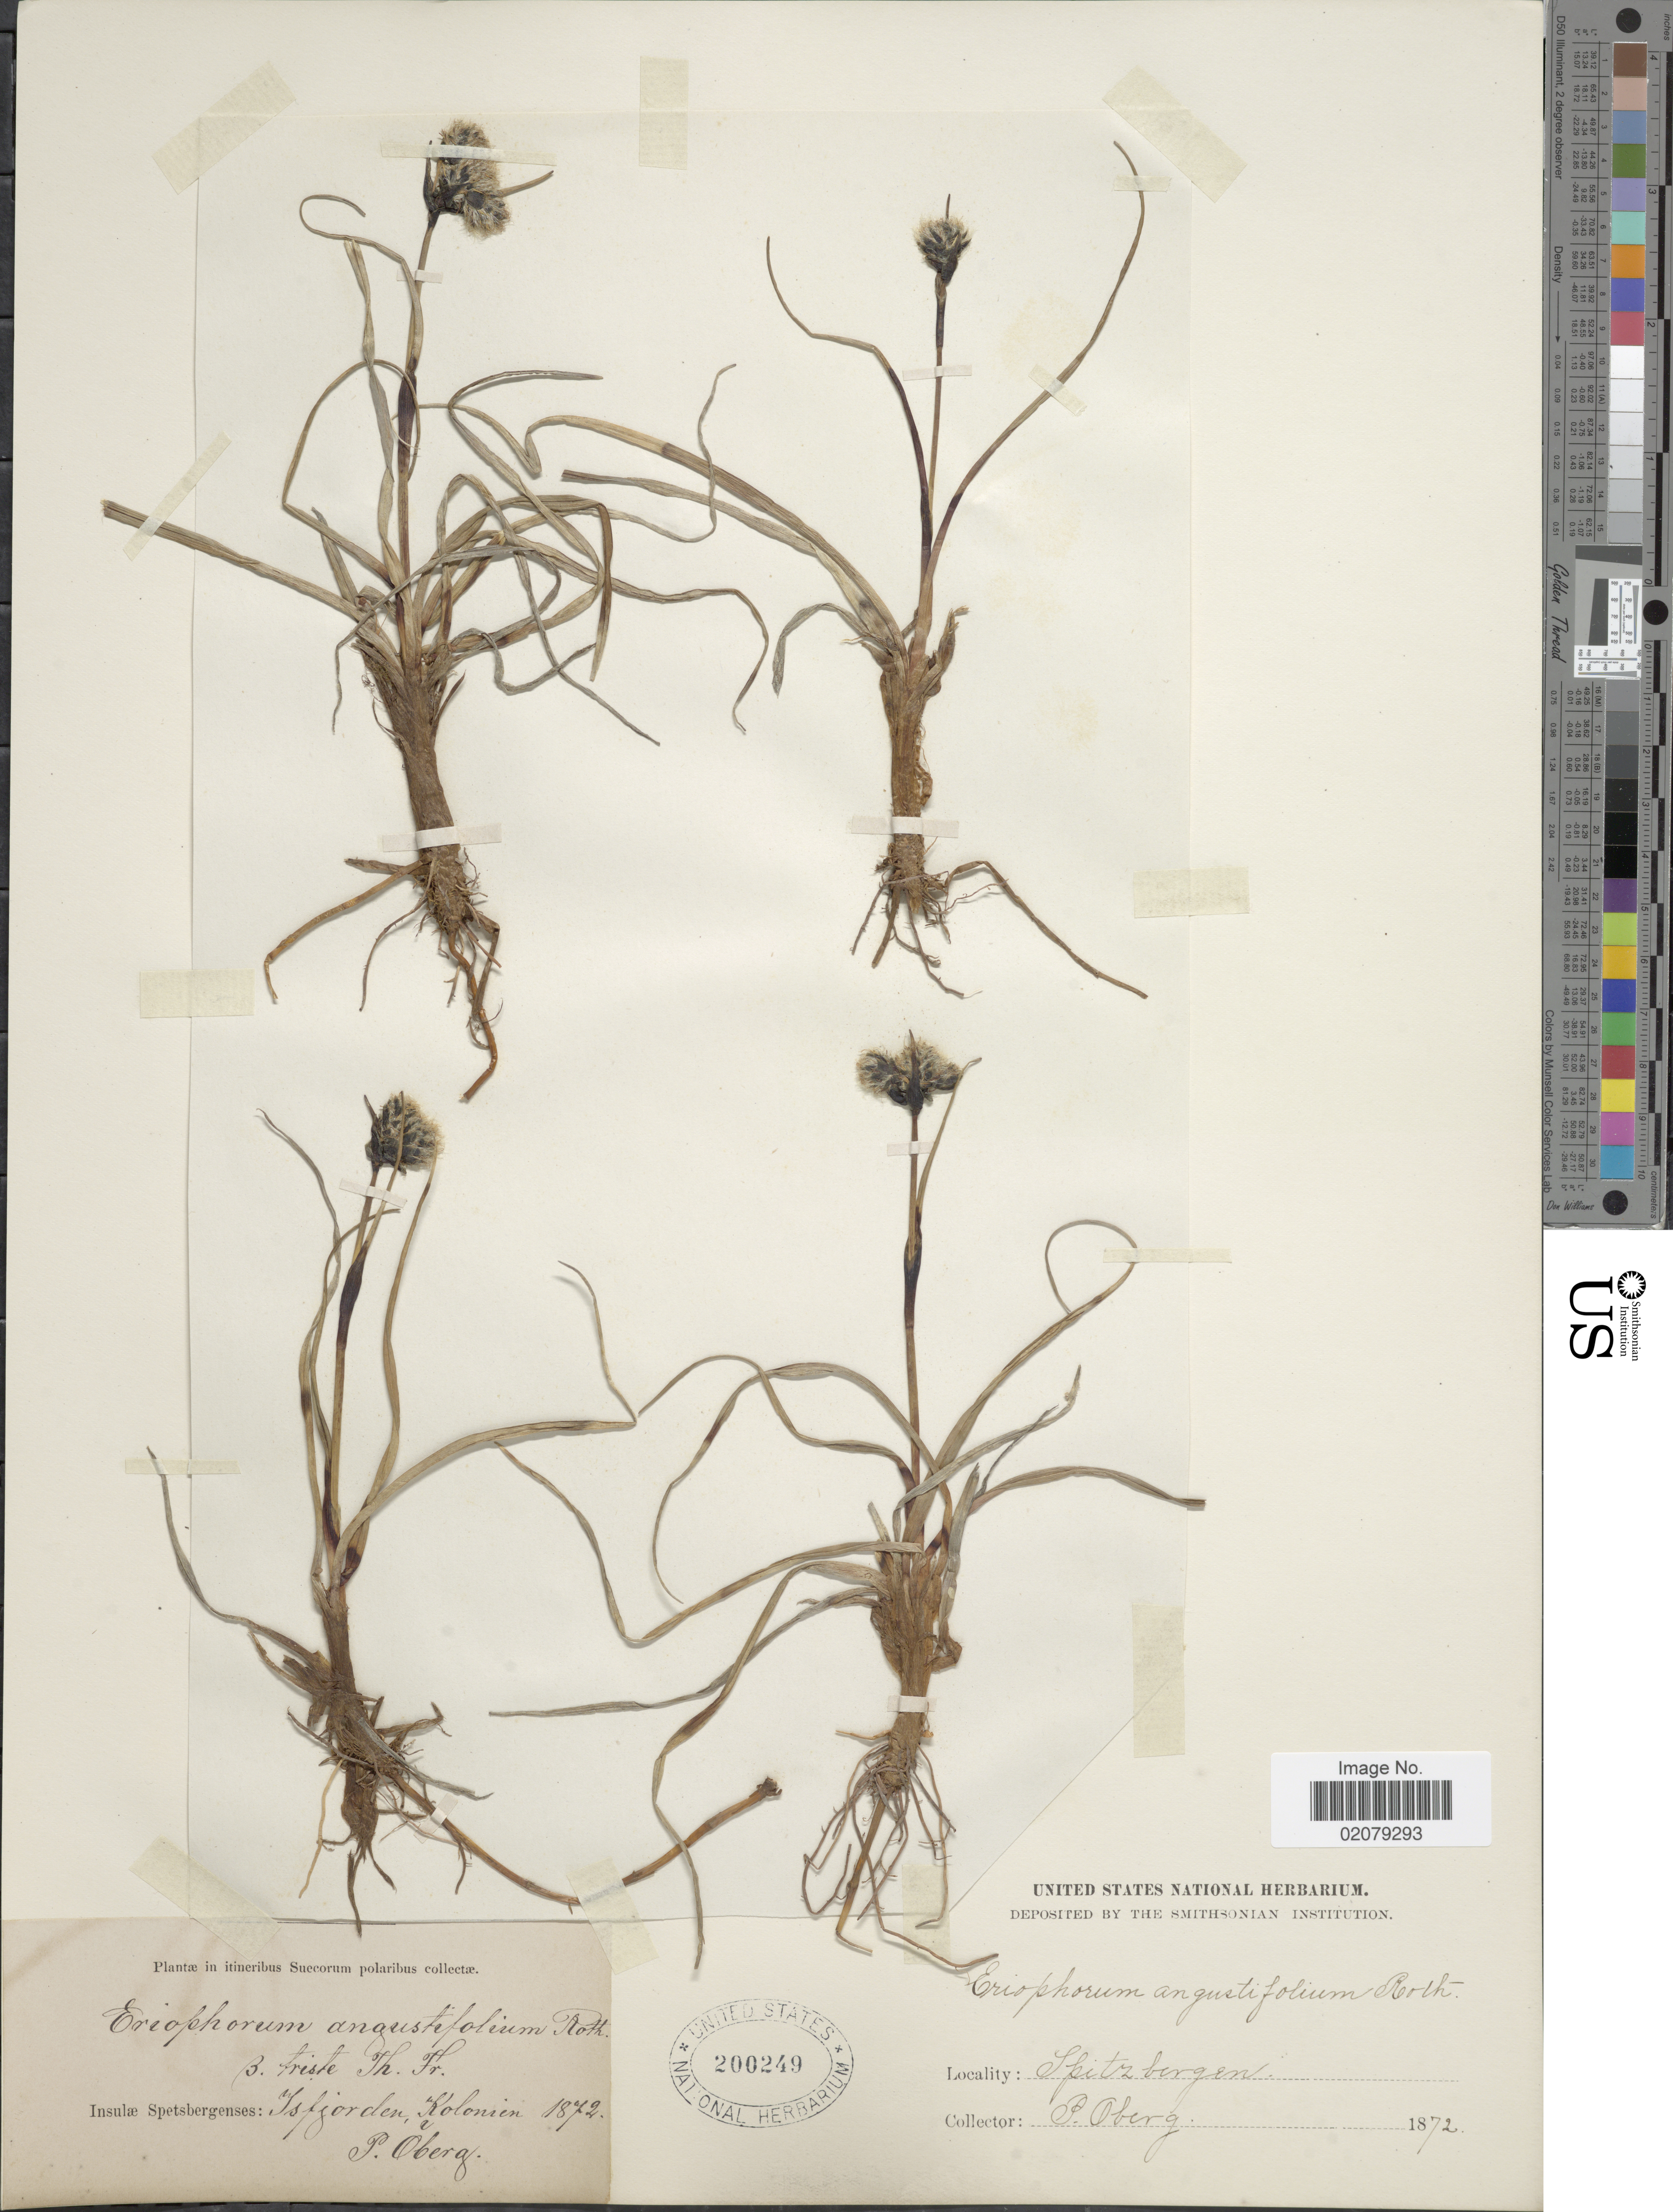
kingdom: Plantae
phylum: Tracheophyta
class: Liliopsida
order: Poales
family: Cyperaceae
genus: Eriophorum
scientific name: Eriophorum angustifolium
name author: Honck.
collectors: P. Oberg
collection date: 1872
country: Norway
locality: Spitzbergen, Insulae Spetsbergen: Isfjorden, Kolonien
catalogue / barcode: US 200249